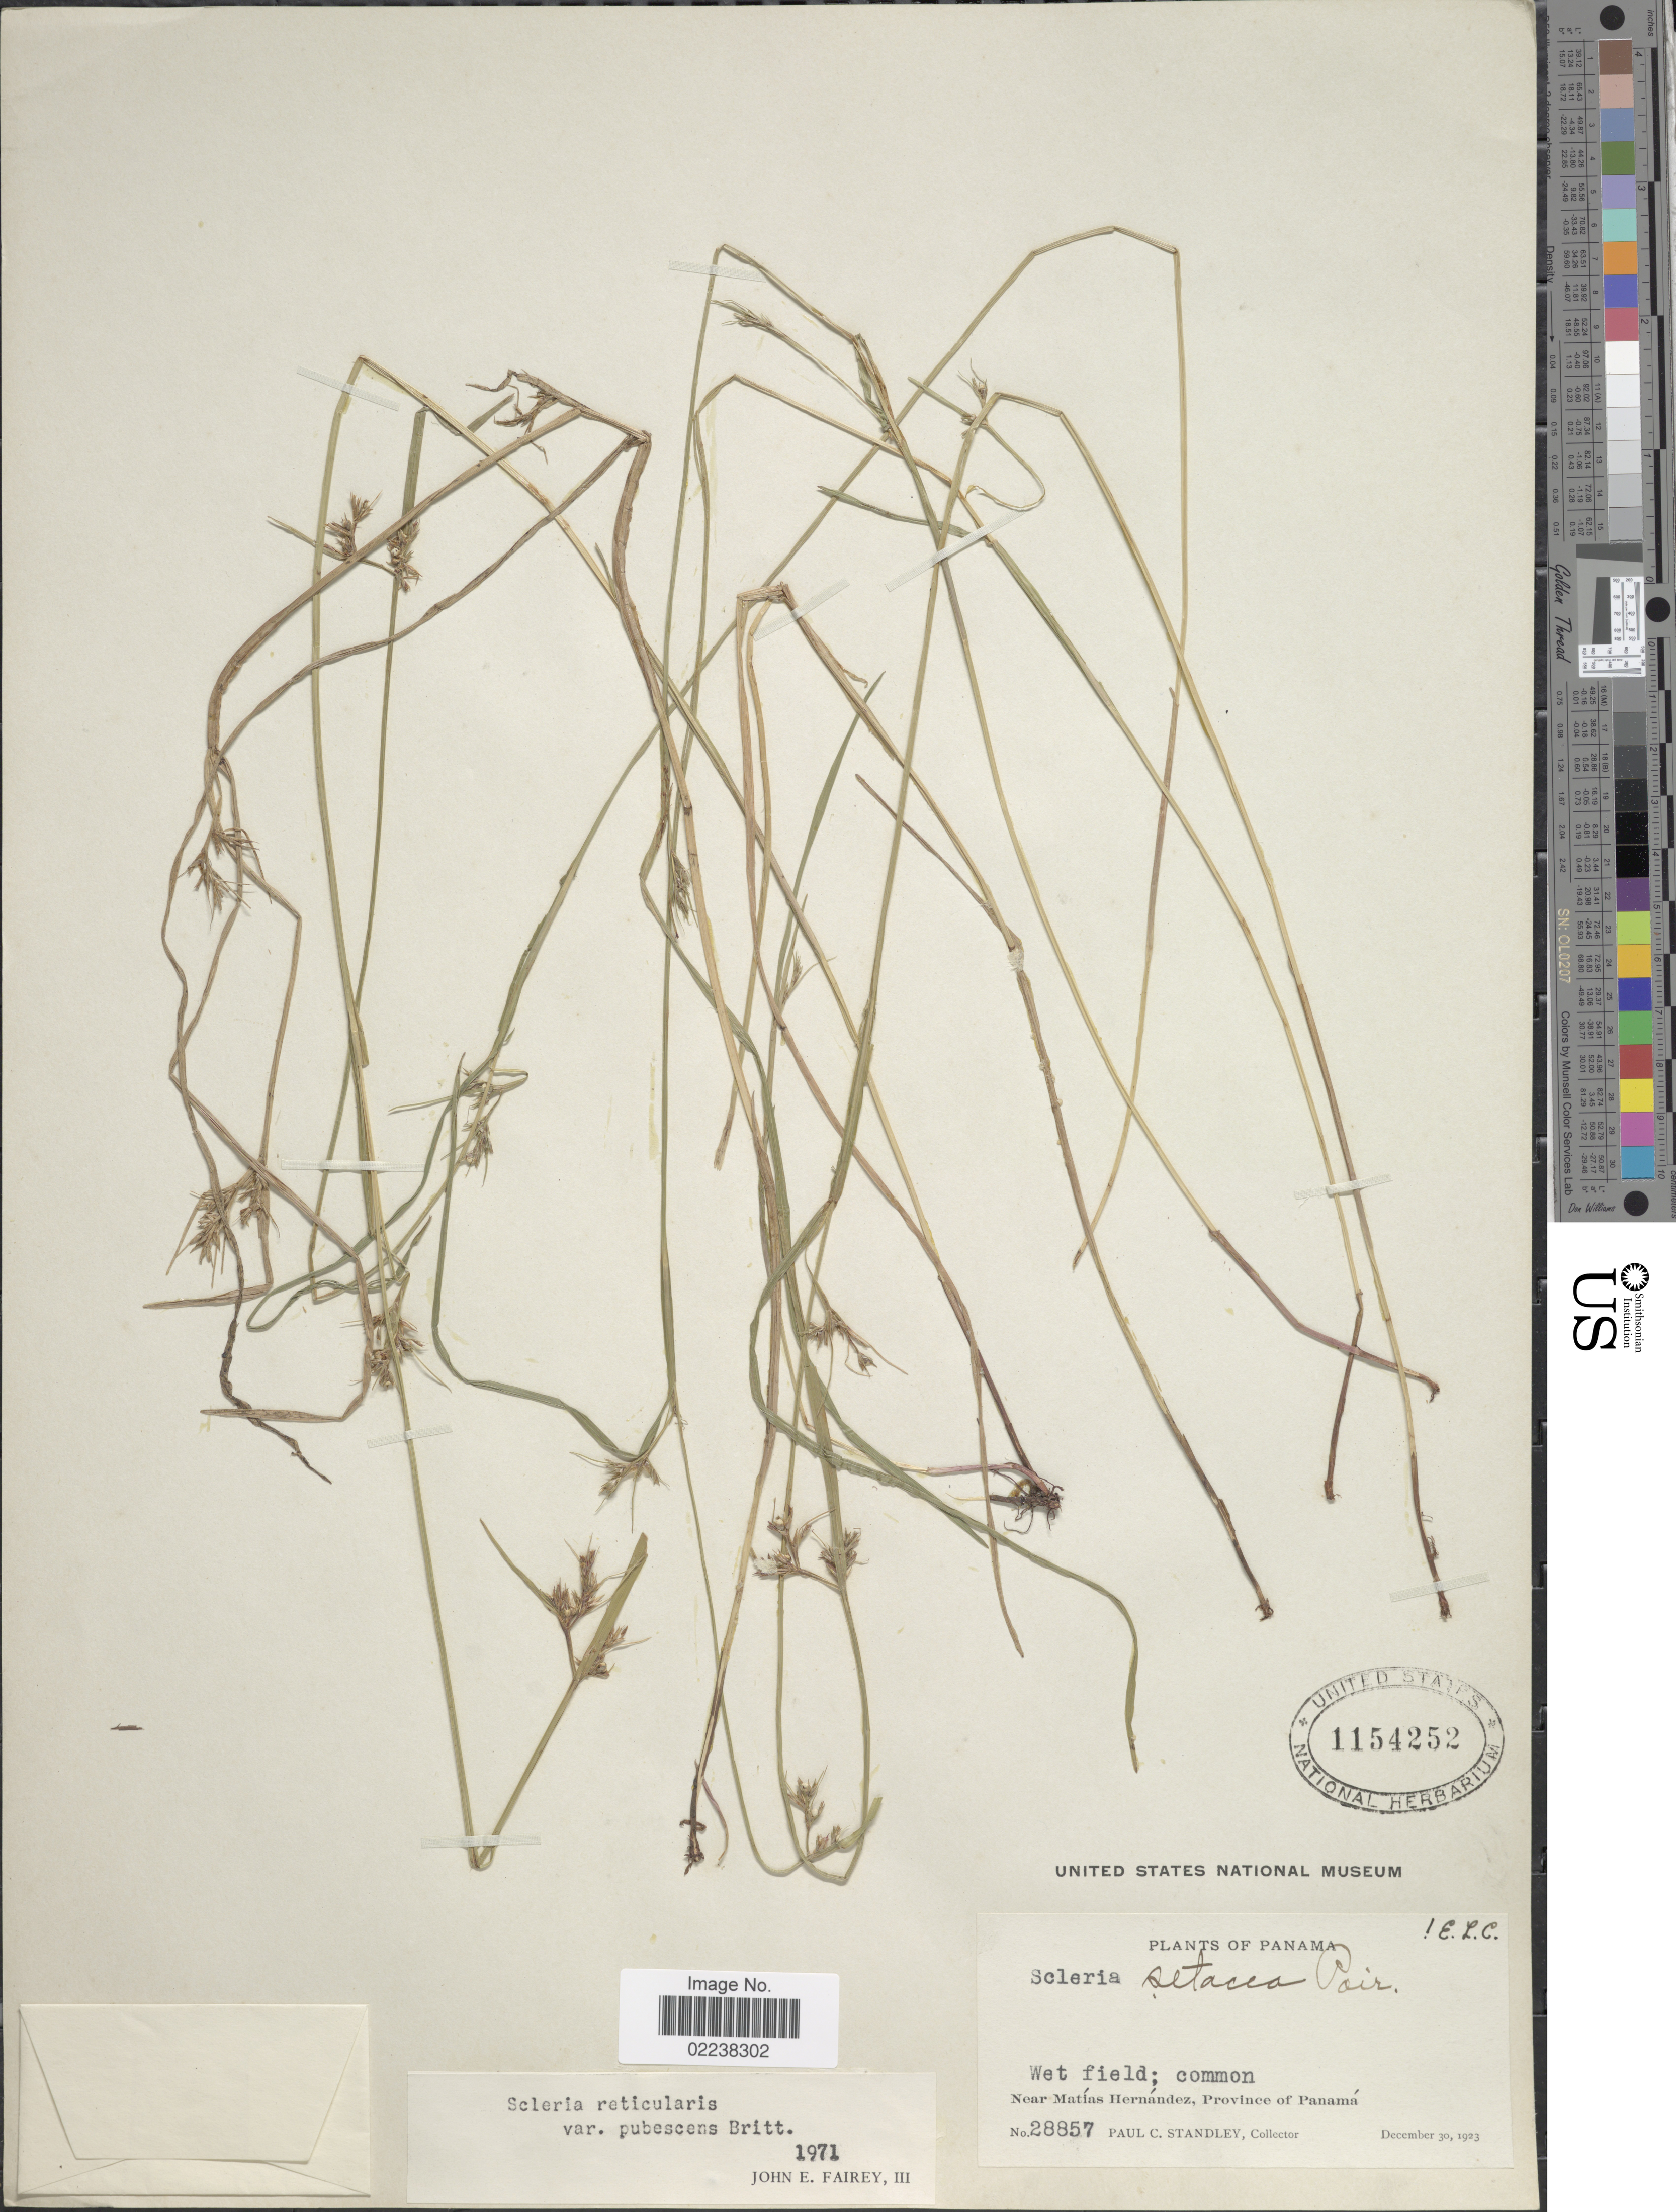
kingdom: Plantae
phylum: Tracheophyta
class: Liliopsida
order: Poales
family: Cyperaceae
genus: Scleria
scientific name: Scleria muehlenbergii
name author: Steud.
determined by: Strong, Mark T., (BOT), Smithsonian Institution - National Museum of Natural History (UNITED STATES)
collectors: P. C. Standley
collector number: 28857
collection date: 1923-12-30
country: Panama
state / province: Panamá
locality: Near Matias Hernandez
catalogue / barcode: US 1154252